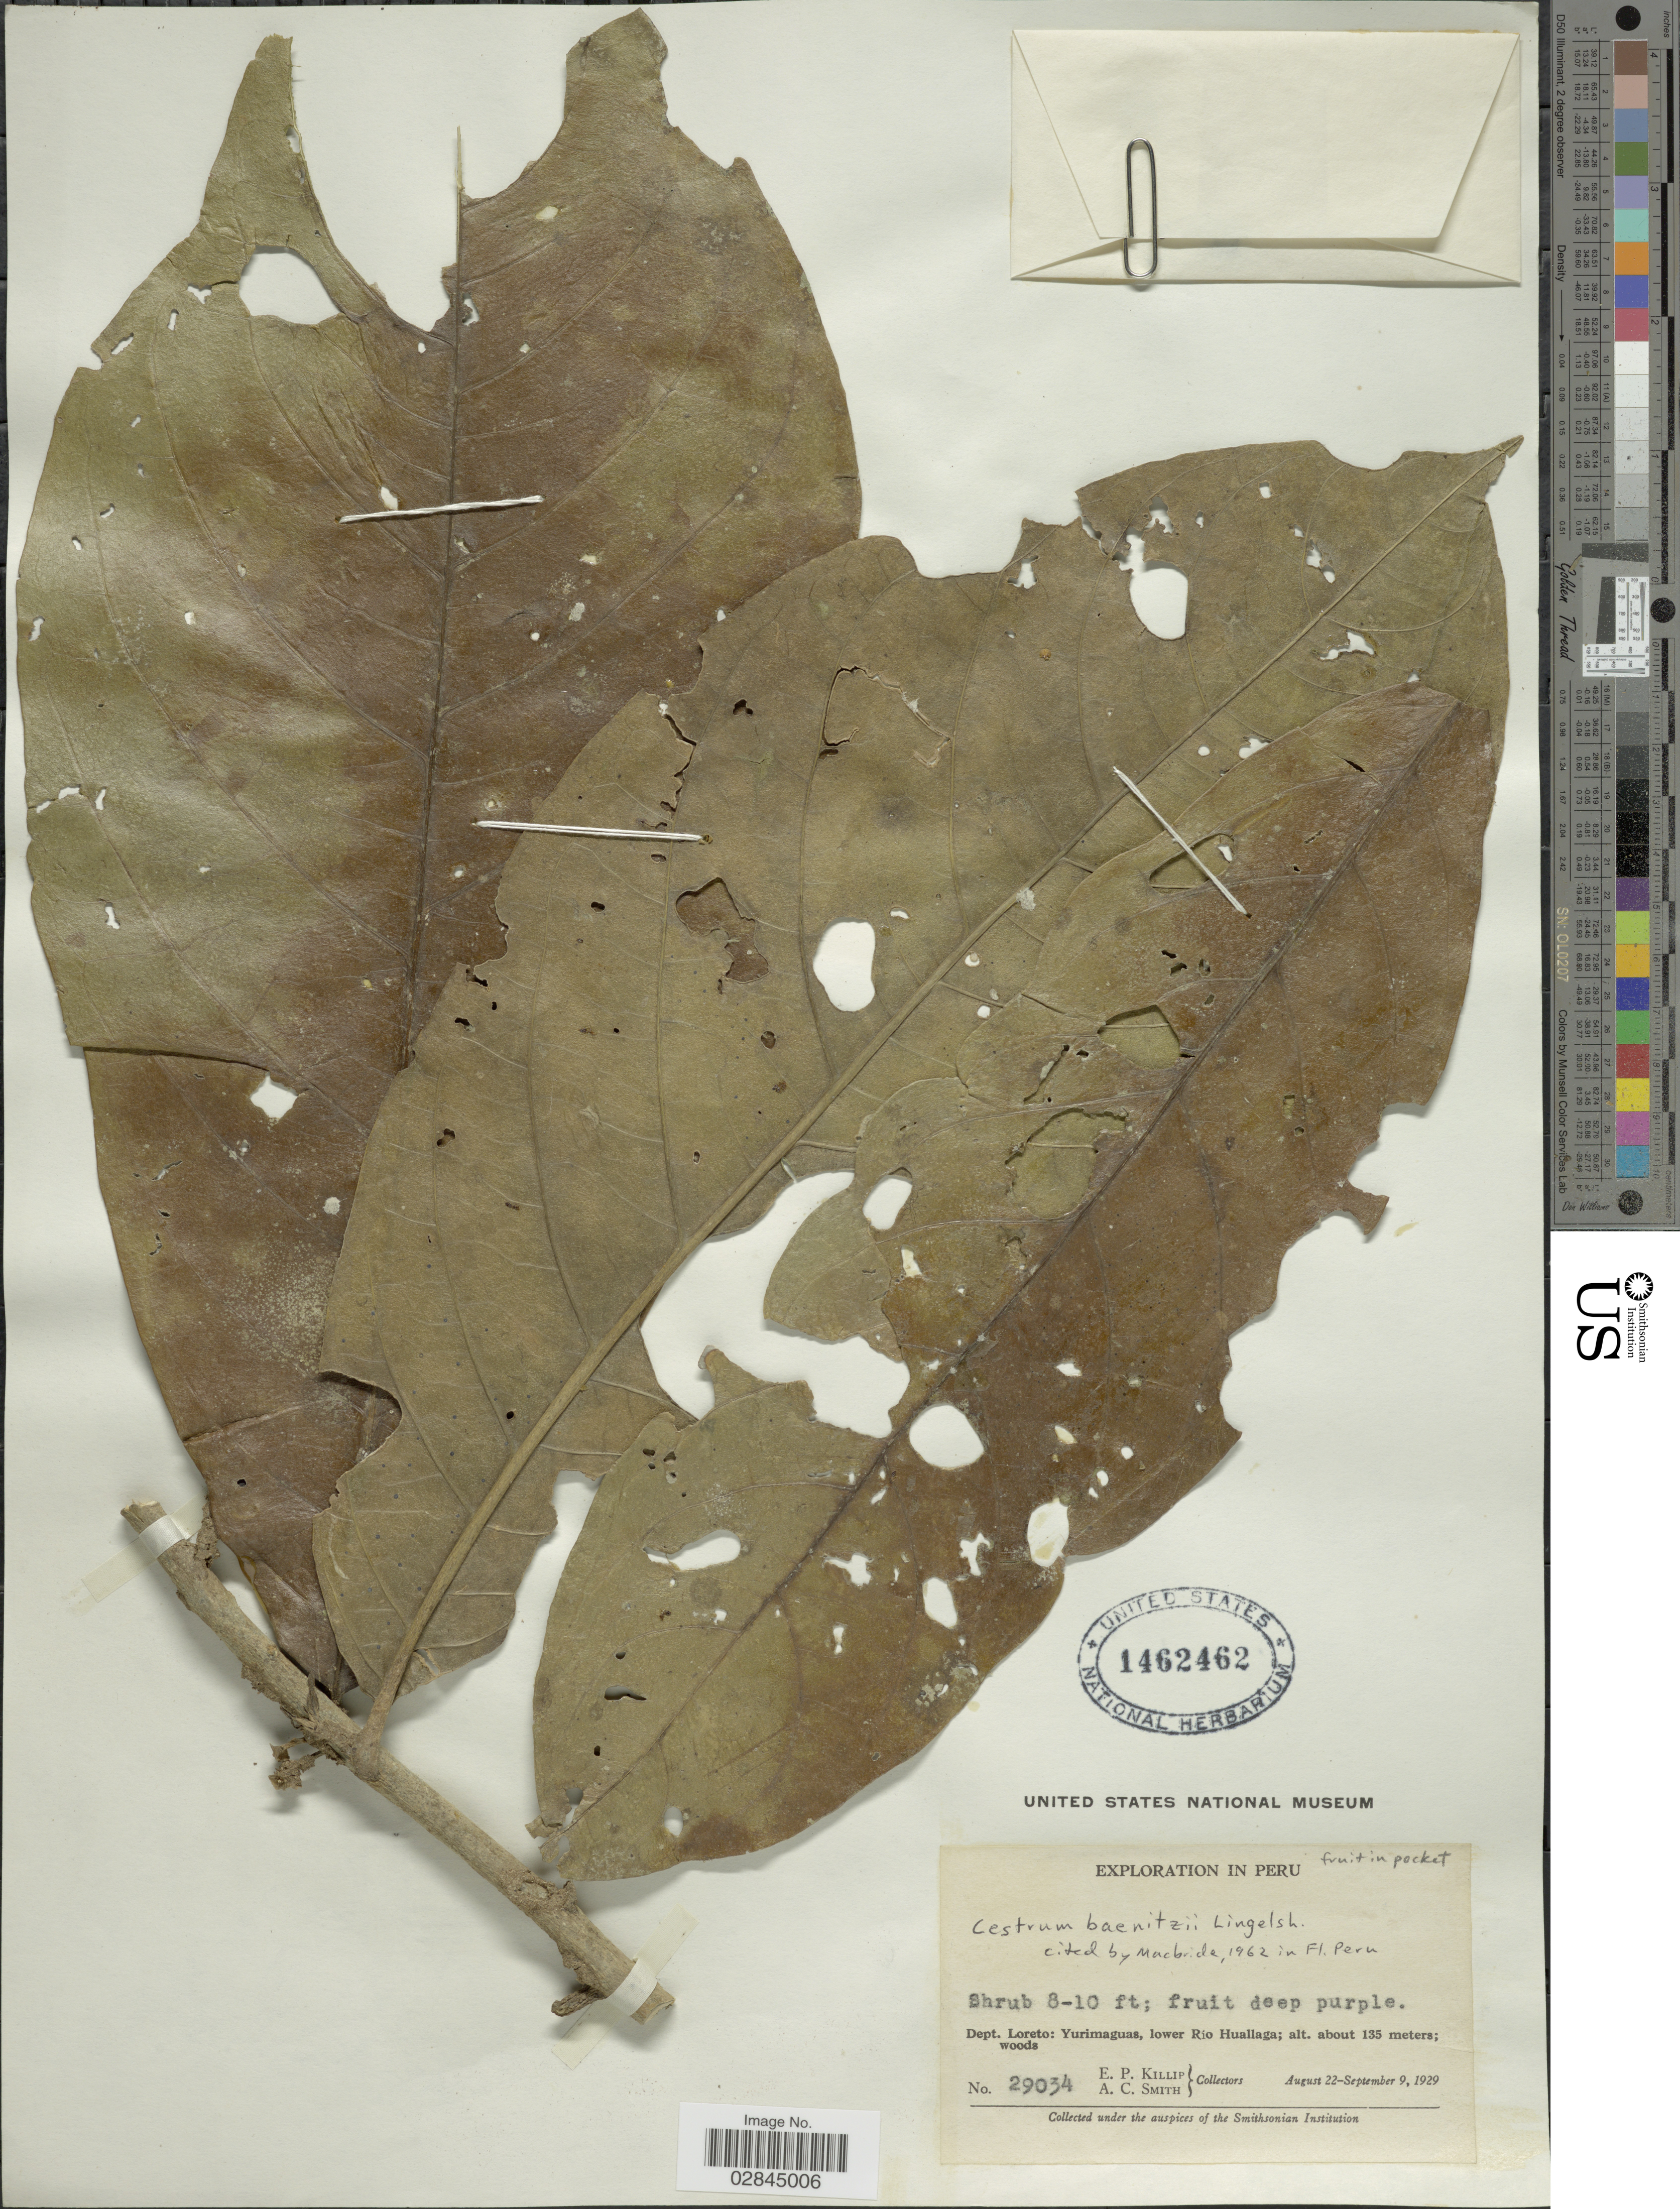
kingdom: Plantae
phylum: Tracheophyta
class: Magnoliopsida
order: Solanales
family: Solanaceae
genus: Cestrum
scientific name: Cestrum schlechtendahlii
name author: G. Don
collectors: E. P. Killip & A. C. Smith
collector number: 29034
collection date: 1929-08-22/1929-09-09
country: Peru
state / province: Loreto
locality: Dept. Loreto: Yurimaguas, lower Río Huallaga.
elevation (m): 135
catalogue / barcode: US 1462462